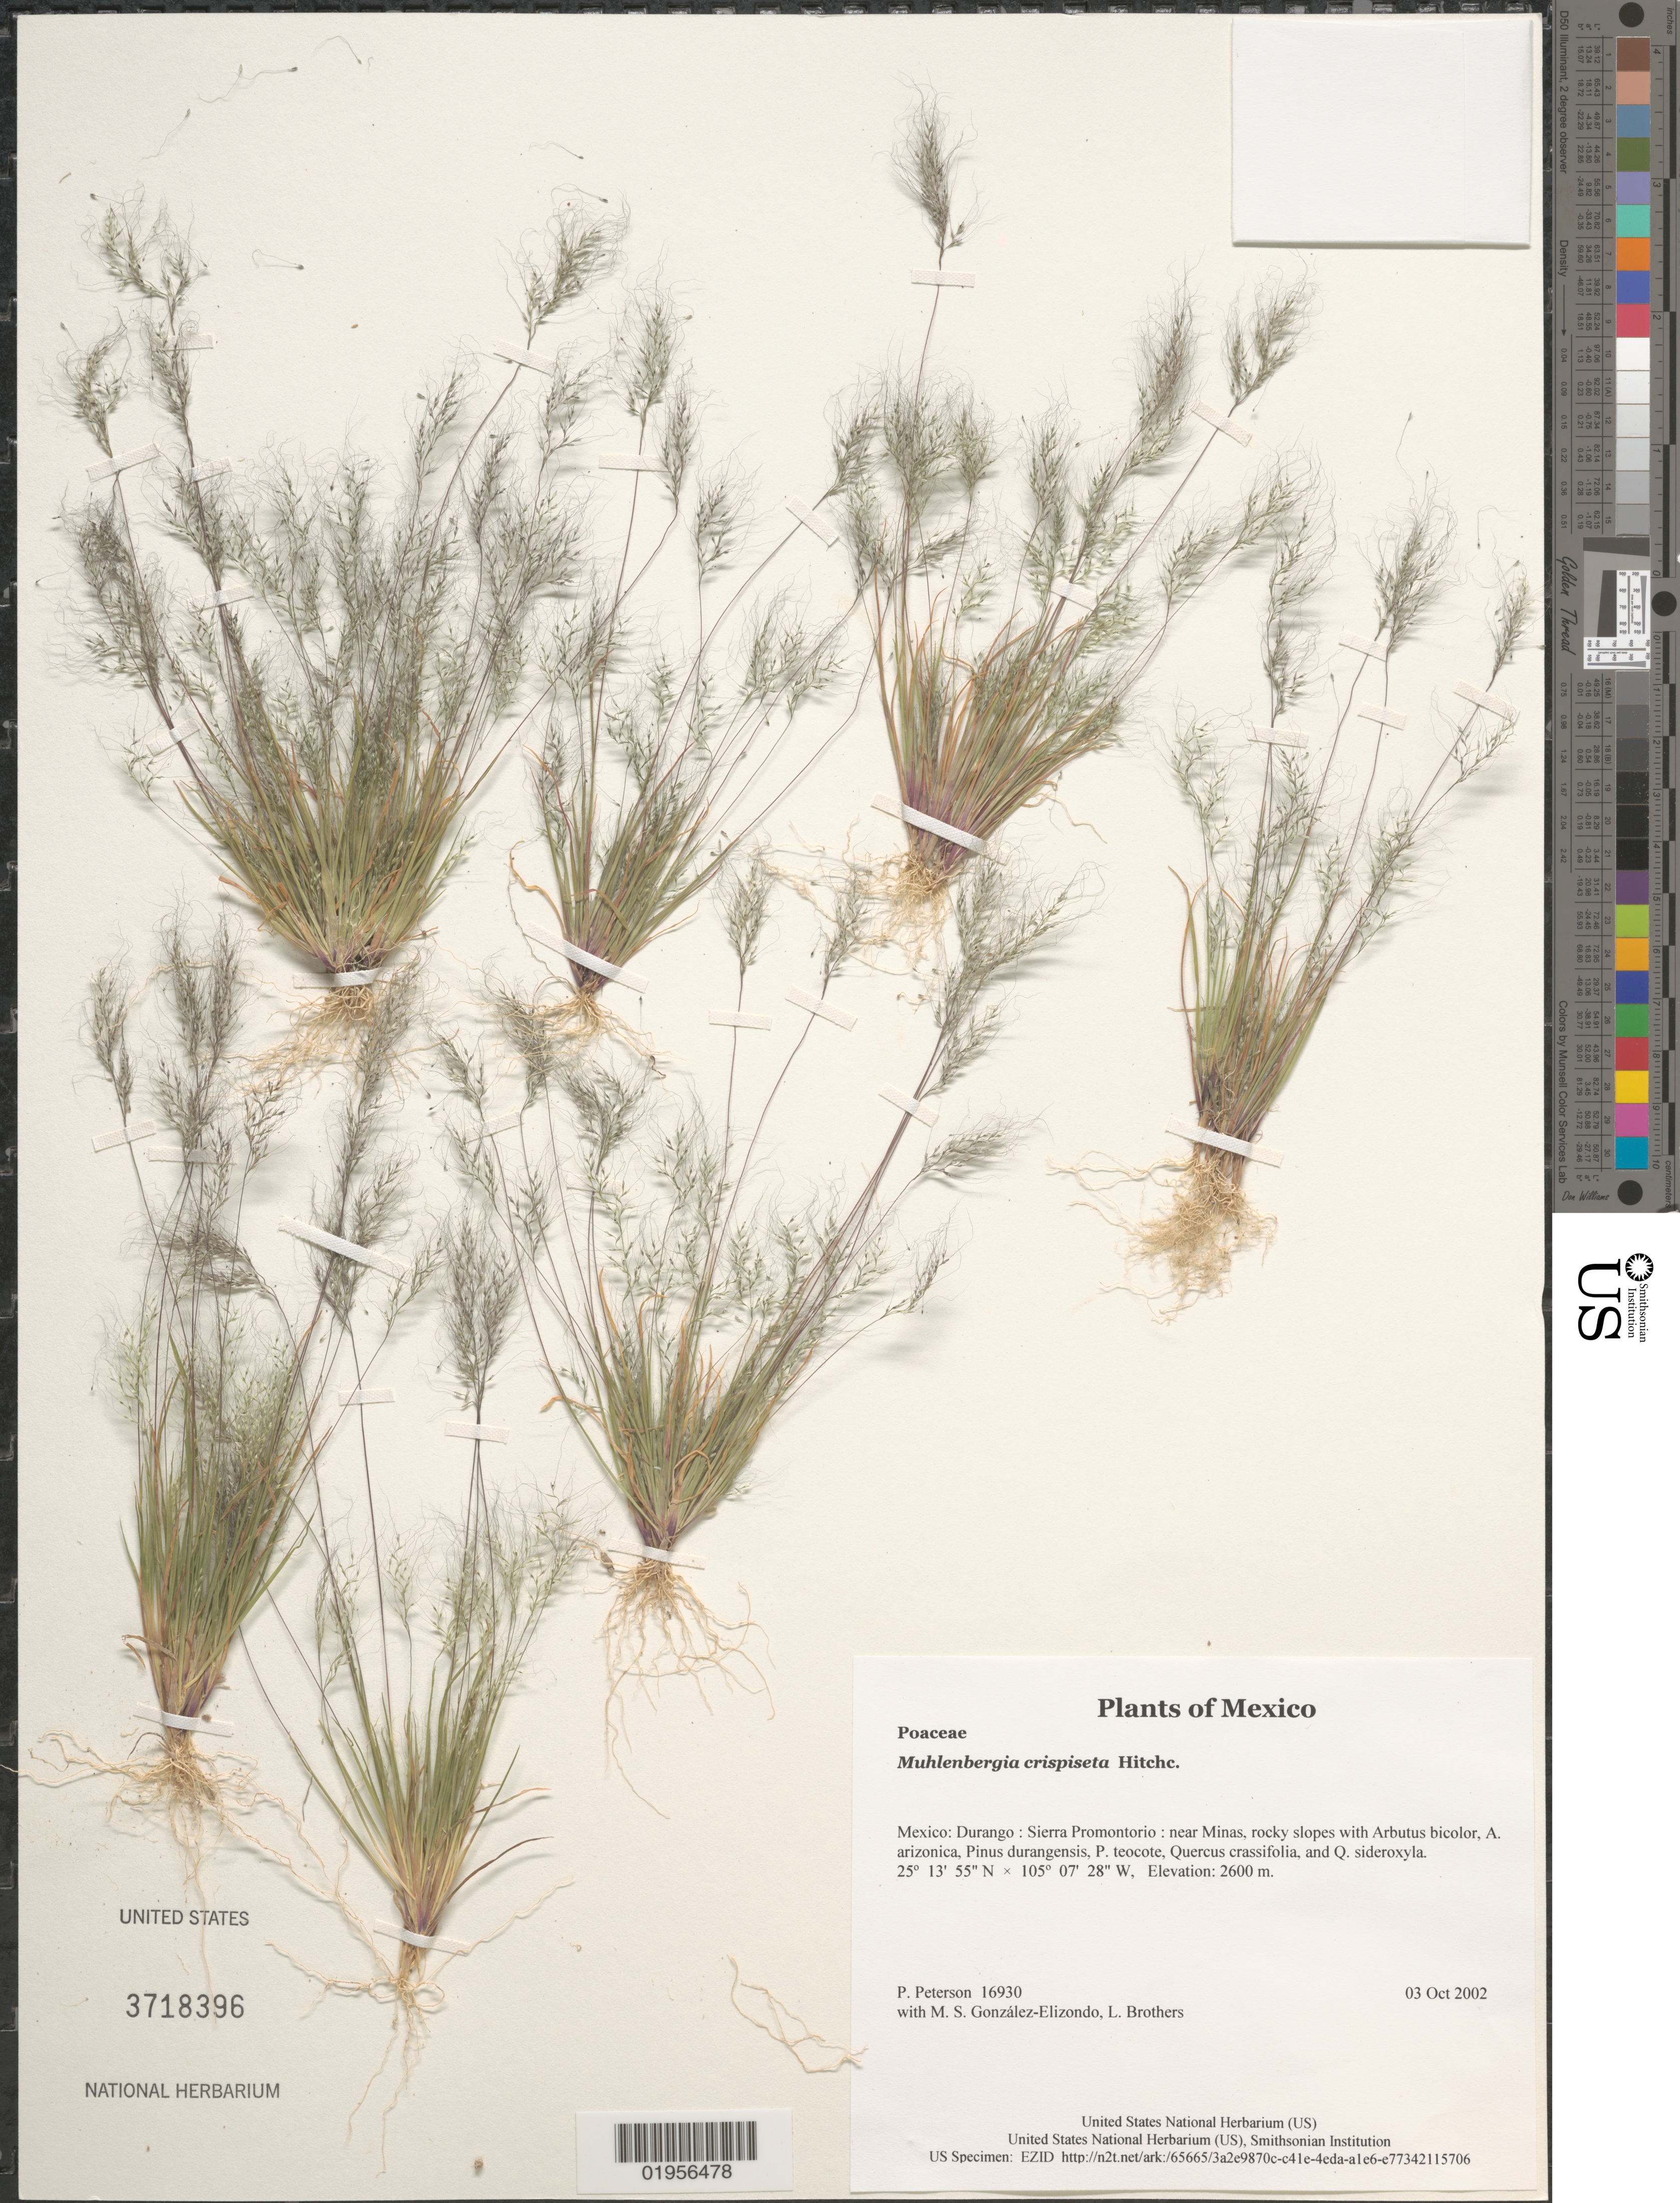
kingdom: Plantae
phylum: Tracheophyta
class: Liliopsida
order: Poales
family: Poaceae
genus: Muhlenbergia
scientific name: Muhlenbergia crispiseta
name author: Hitchc.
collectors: P. M. Peterson, M. S. González-Elizondo & L. E. Brothers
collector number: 16930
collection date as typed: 03 Oct 2002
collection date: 2002-10-03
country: Mexico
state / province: Durango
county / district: Sierra Promontorio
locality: near Minas, rocky slopes with Arbutus bicolor, A. arizonica, Pinus durangensis, P. teocote, Quercus crassifolia, and Q. sideroxyla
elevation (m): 2600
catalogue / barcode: US 3718396